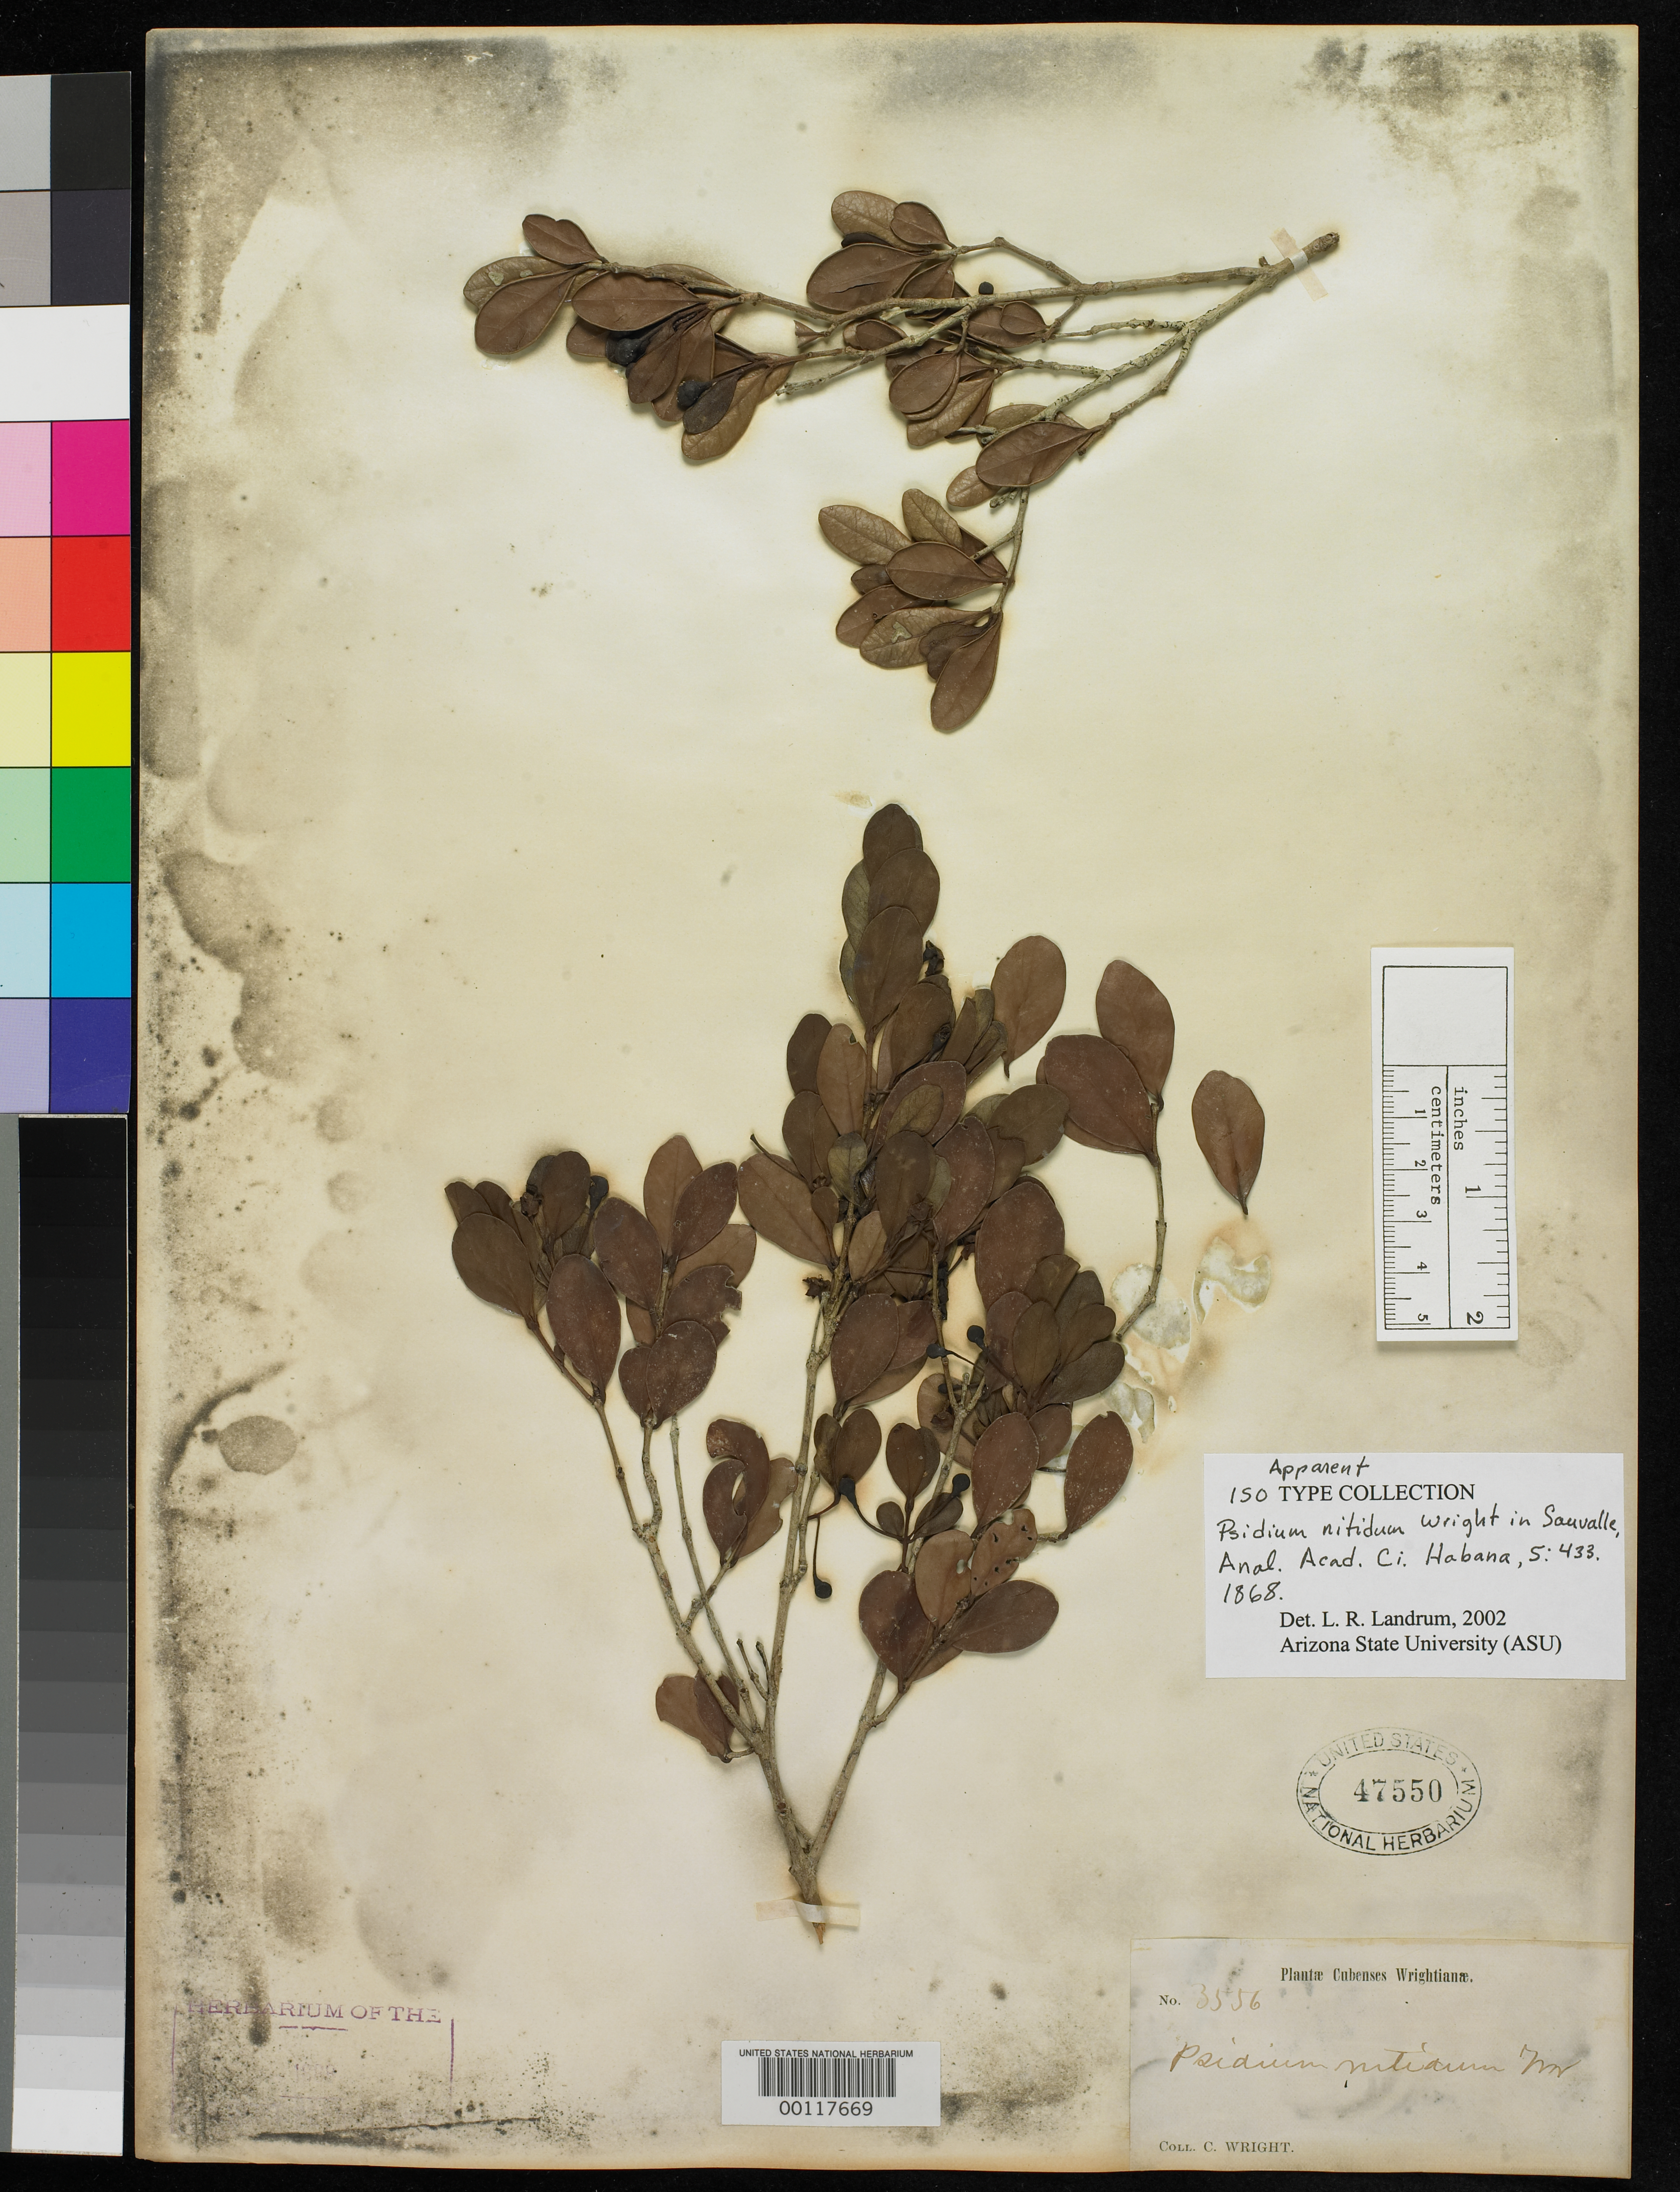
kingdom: Plantae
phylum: Tracheophyta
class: Magnoliopsida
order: Myrtales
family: Myrtaceae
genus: Psidium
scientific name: Psidium nitidum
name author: C. Wright in Sauvalle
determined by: Landrum, L. R.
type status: Type Collection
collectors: C. Wright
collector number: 3556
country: Cuba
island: Greater Antilles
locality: San Marcos, Bahia-Honda.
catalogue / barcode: US 47550